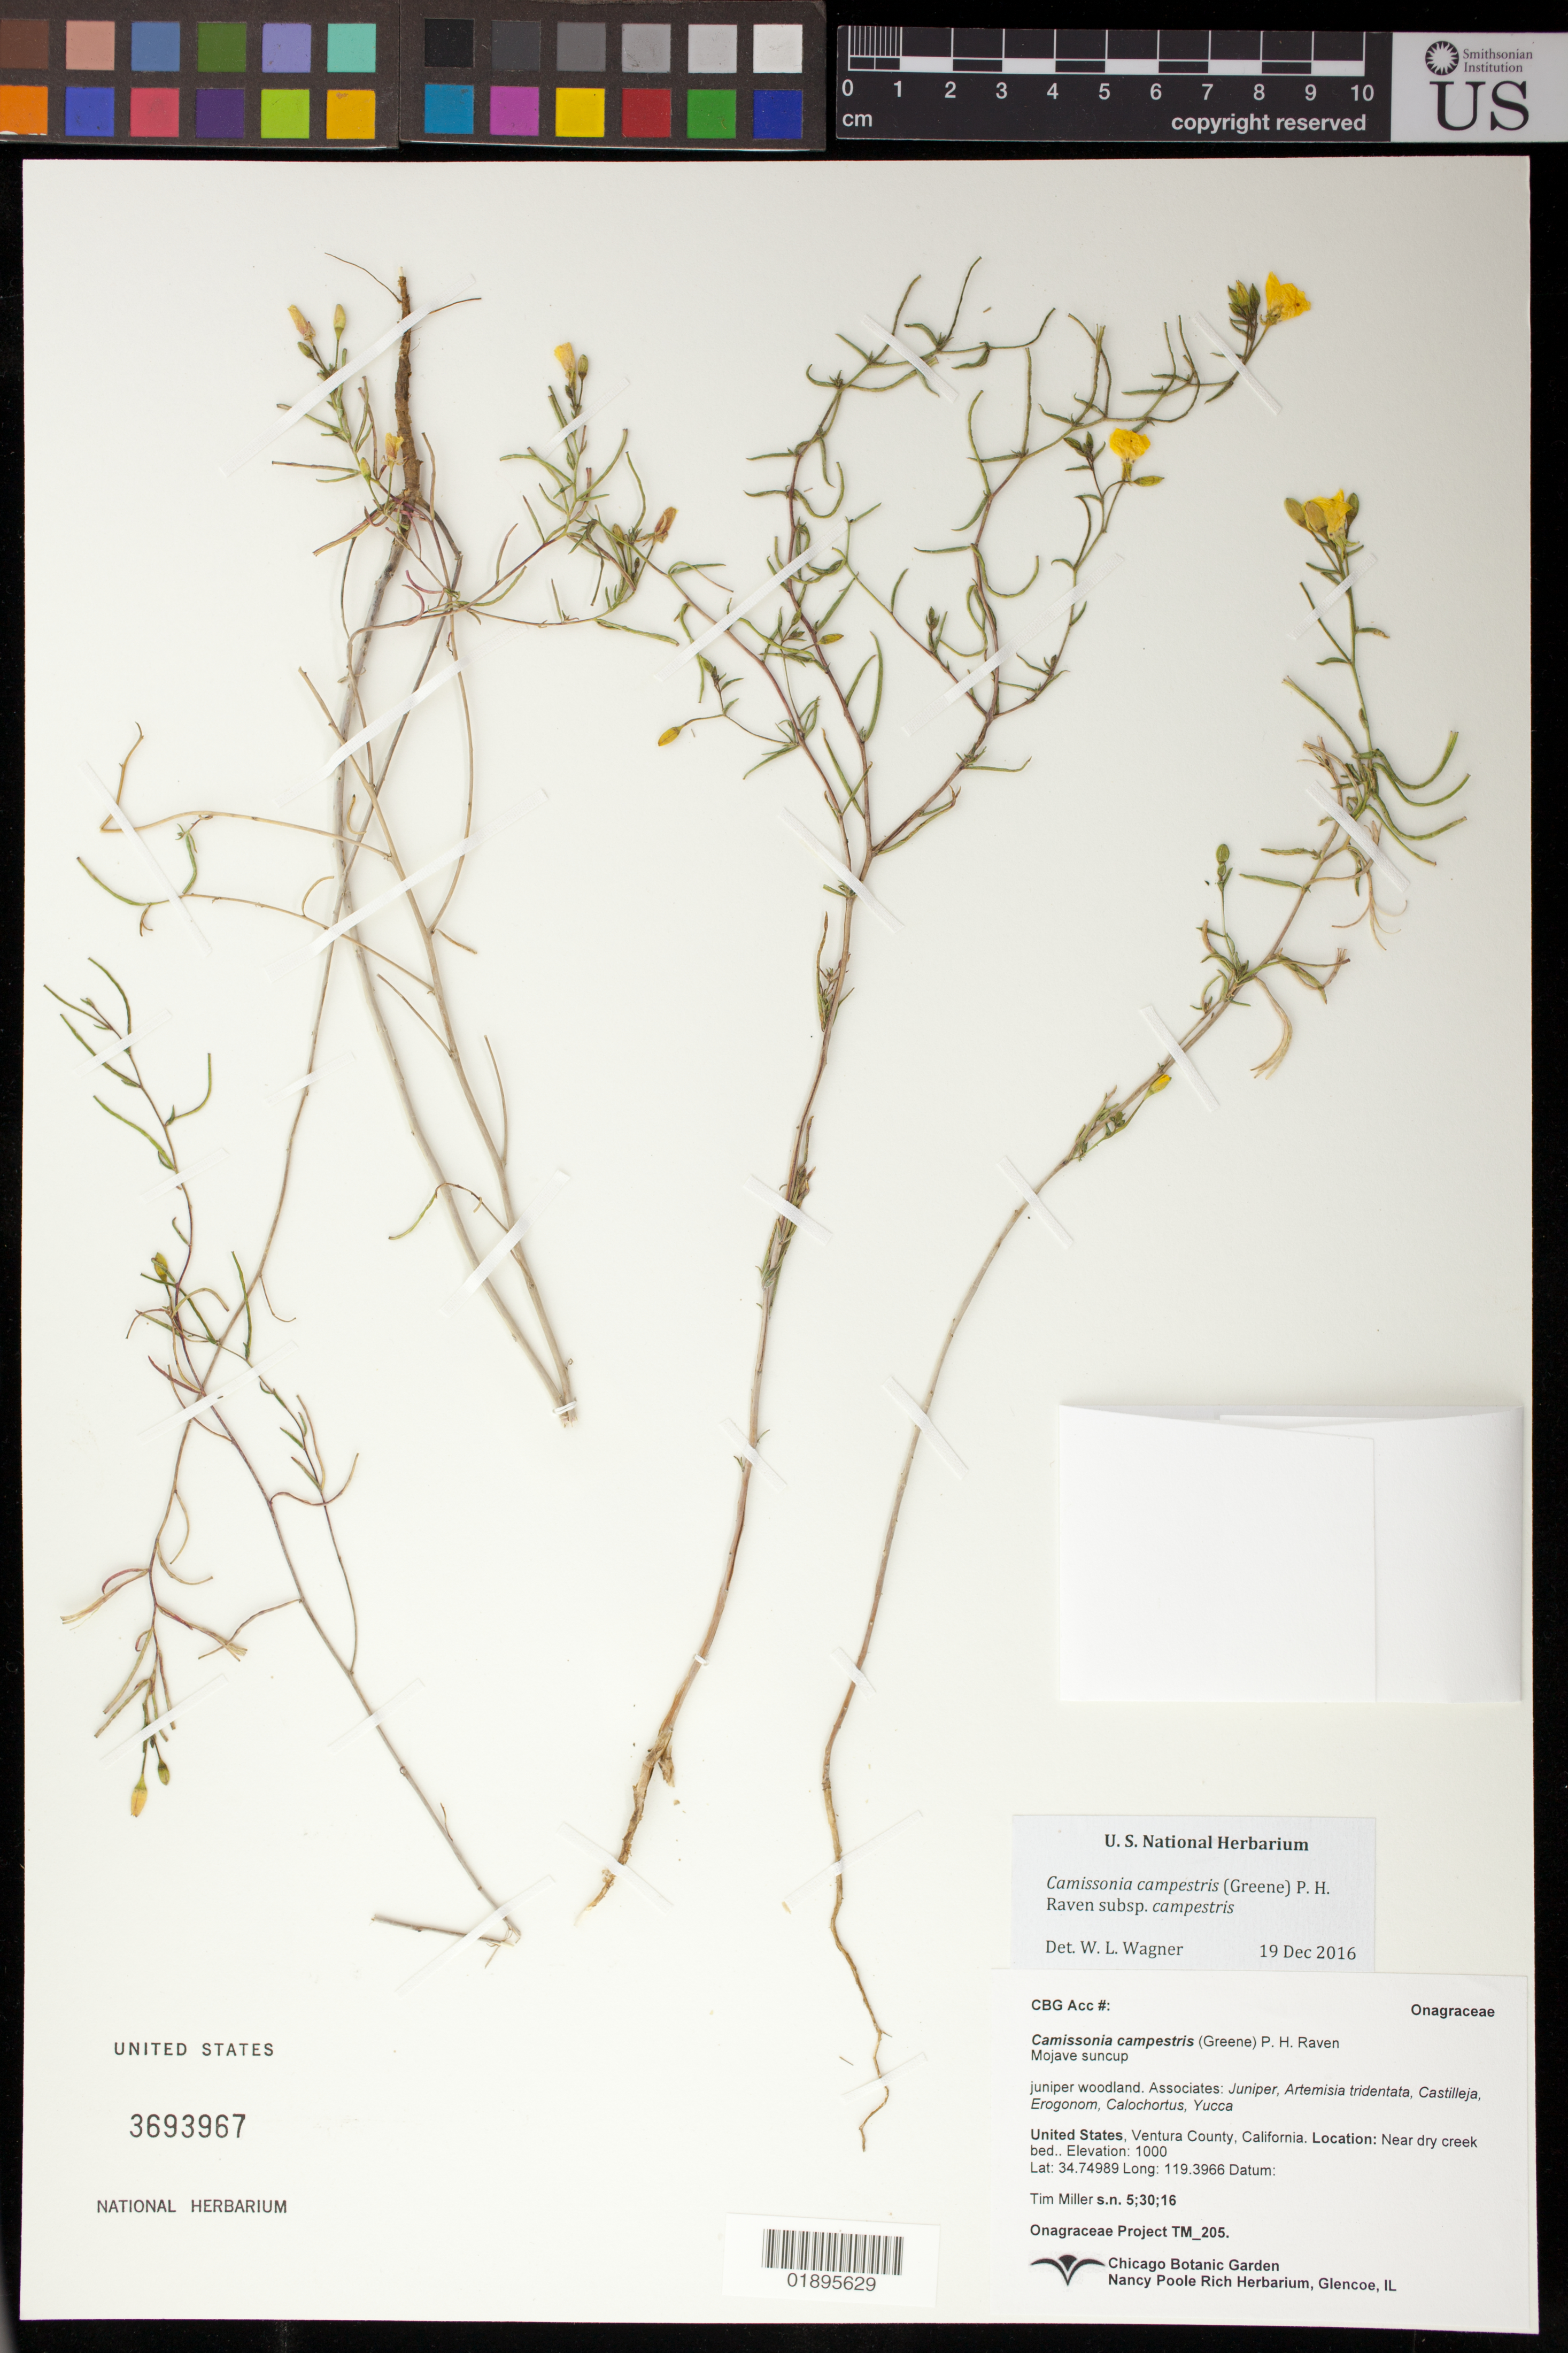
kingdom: Plantae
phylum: Tracheophyta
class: Magnoliopsida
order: Myrtales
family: Onagraceae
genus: Camissonia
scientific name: Camissonia campestris subsp. campestris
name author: (Greene) P.H. Raven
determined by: Wagner, W. L., (BOT), Smithsonian Institution - National Museum of Natural History (UNITED STATES)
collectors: T. Miller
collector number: TM 205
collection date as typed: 5/30/2016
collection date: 2016-05-30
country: United States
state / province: California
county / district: Ventura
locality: Apache Canyon, near dry creek bed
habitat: Juniper woodland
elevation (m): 1000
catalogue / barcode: US 3693967